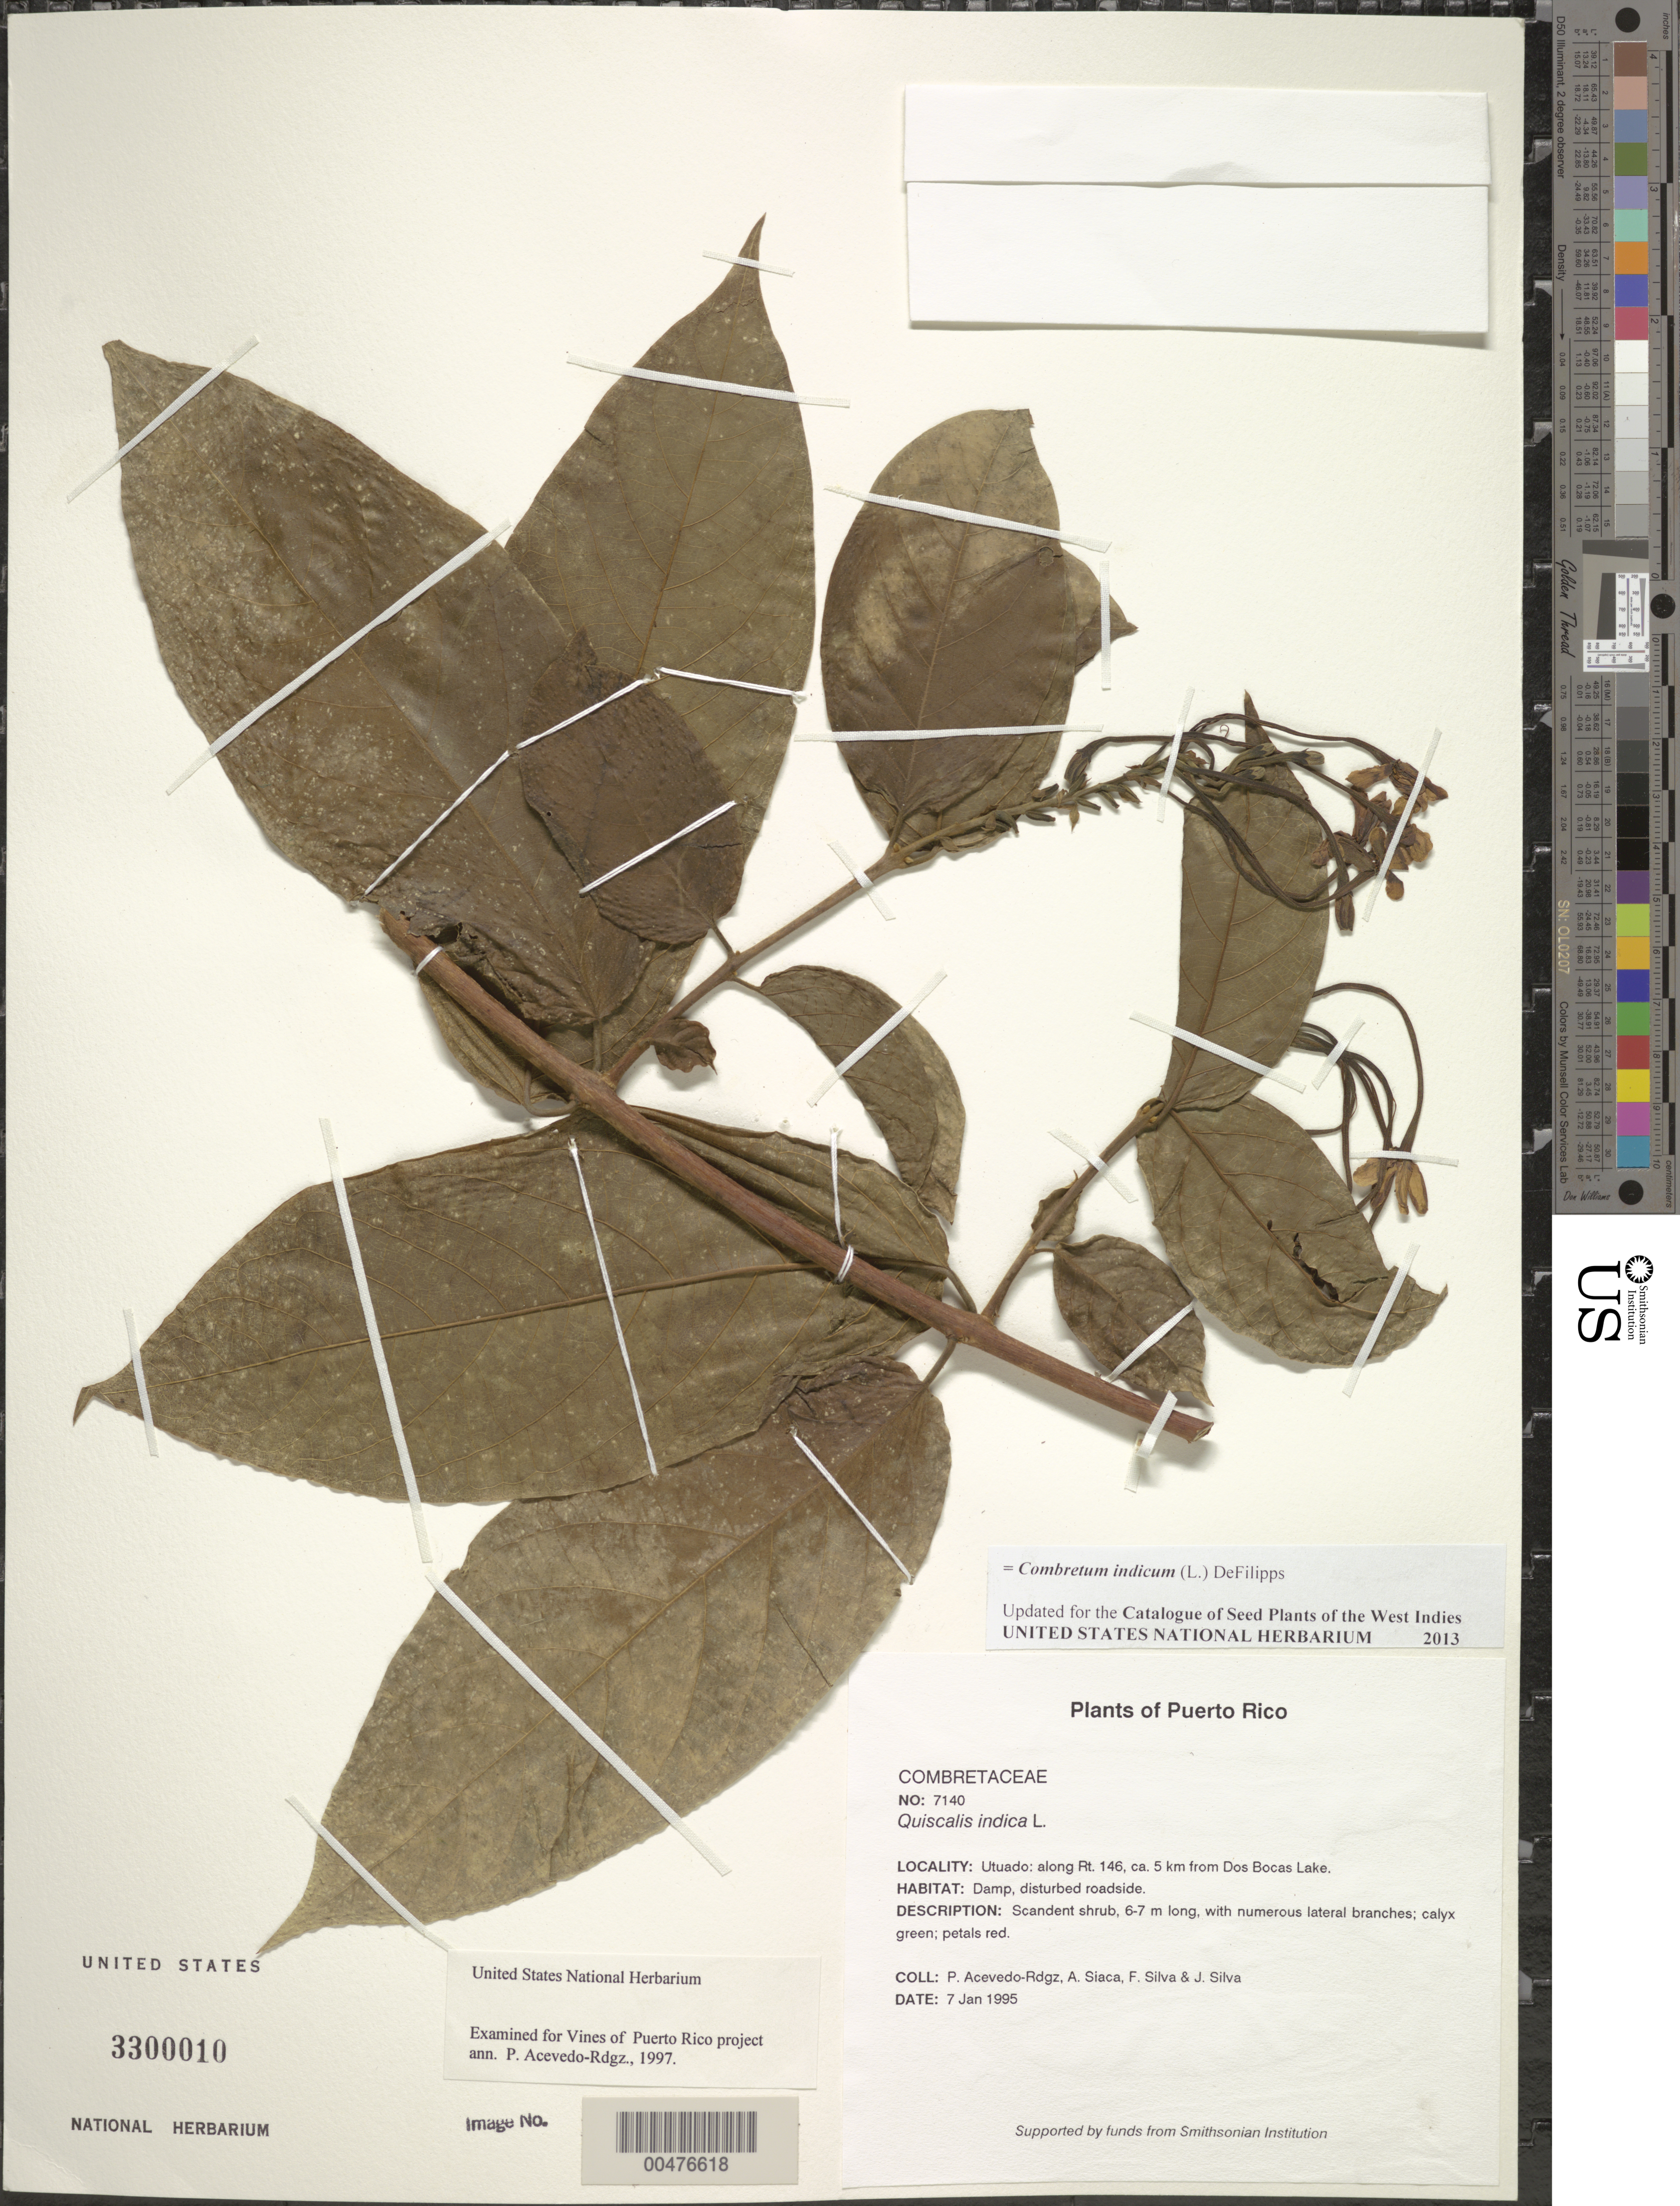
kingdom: Plantae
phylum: Tracheophyta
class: Magnoliopsida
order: Myrtales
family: Combretaceae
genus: Combretum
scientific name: Combretum indicum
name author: (L.) DeFilipps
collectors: P. Acevedo-Rodr., A. Siaca, F. Silva & J. Silva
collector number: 7140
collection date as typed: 07 Jan 1995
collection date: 1995-01-07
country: Puerto Rico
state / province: Utuado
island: Puerto Rico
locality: Utuado; along Rt. 146, ca. 5 km from Dos Bocas Lake.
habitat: Damp, disturbed roadside.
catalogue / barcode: US 3300010